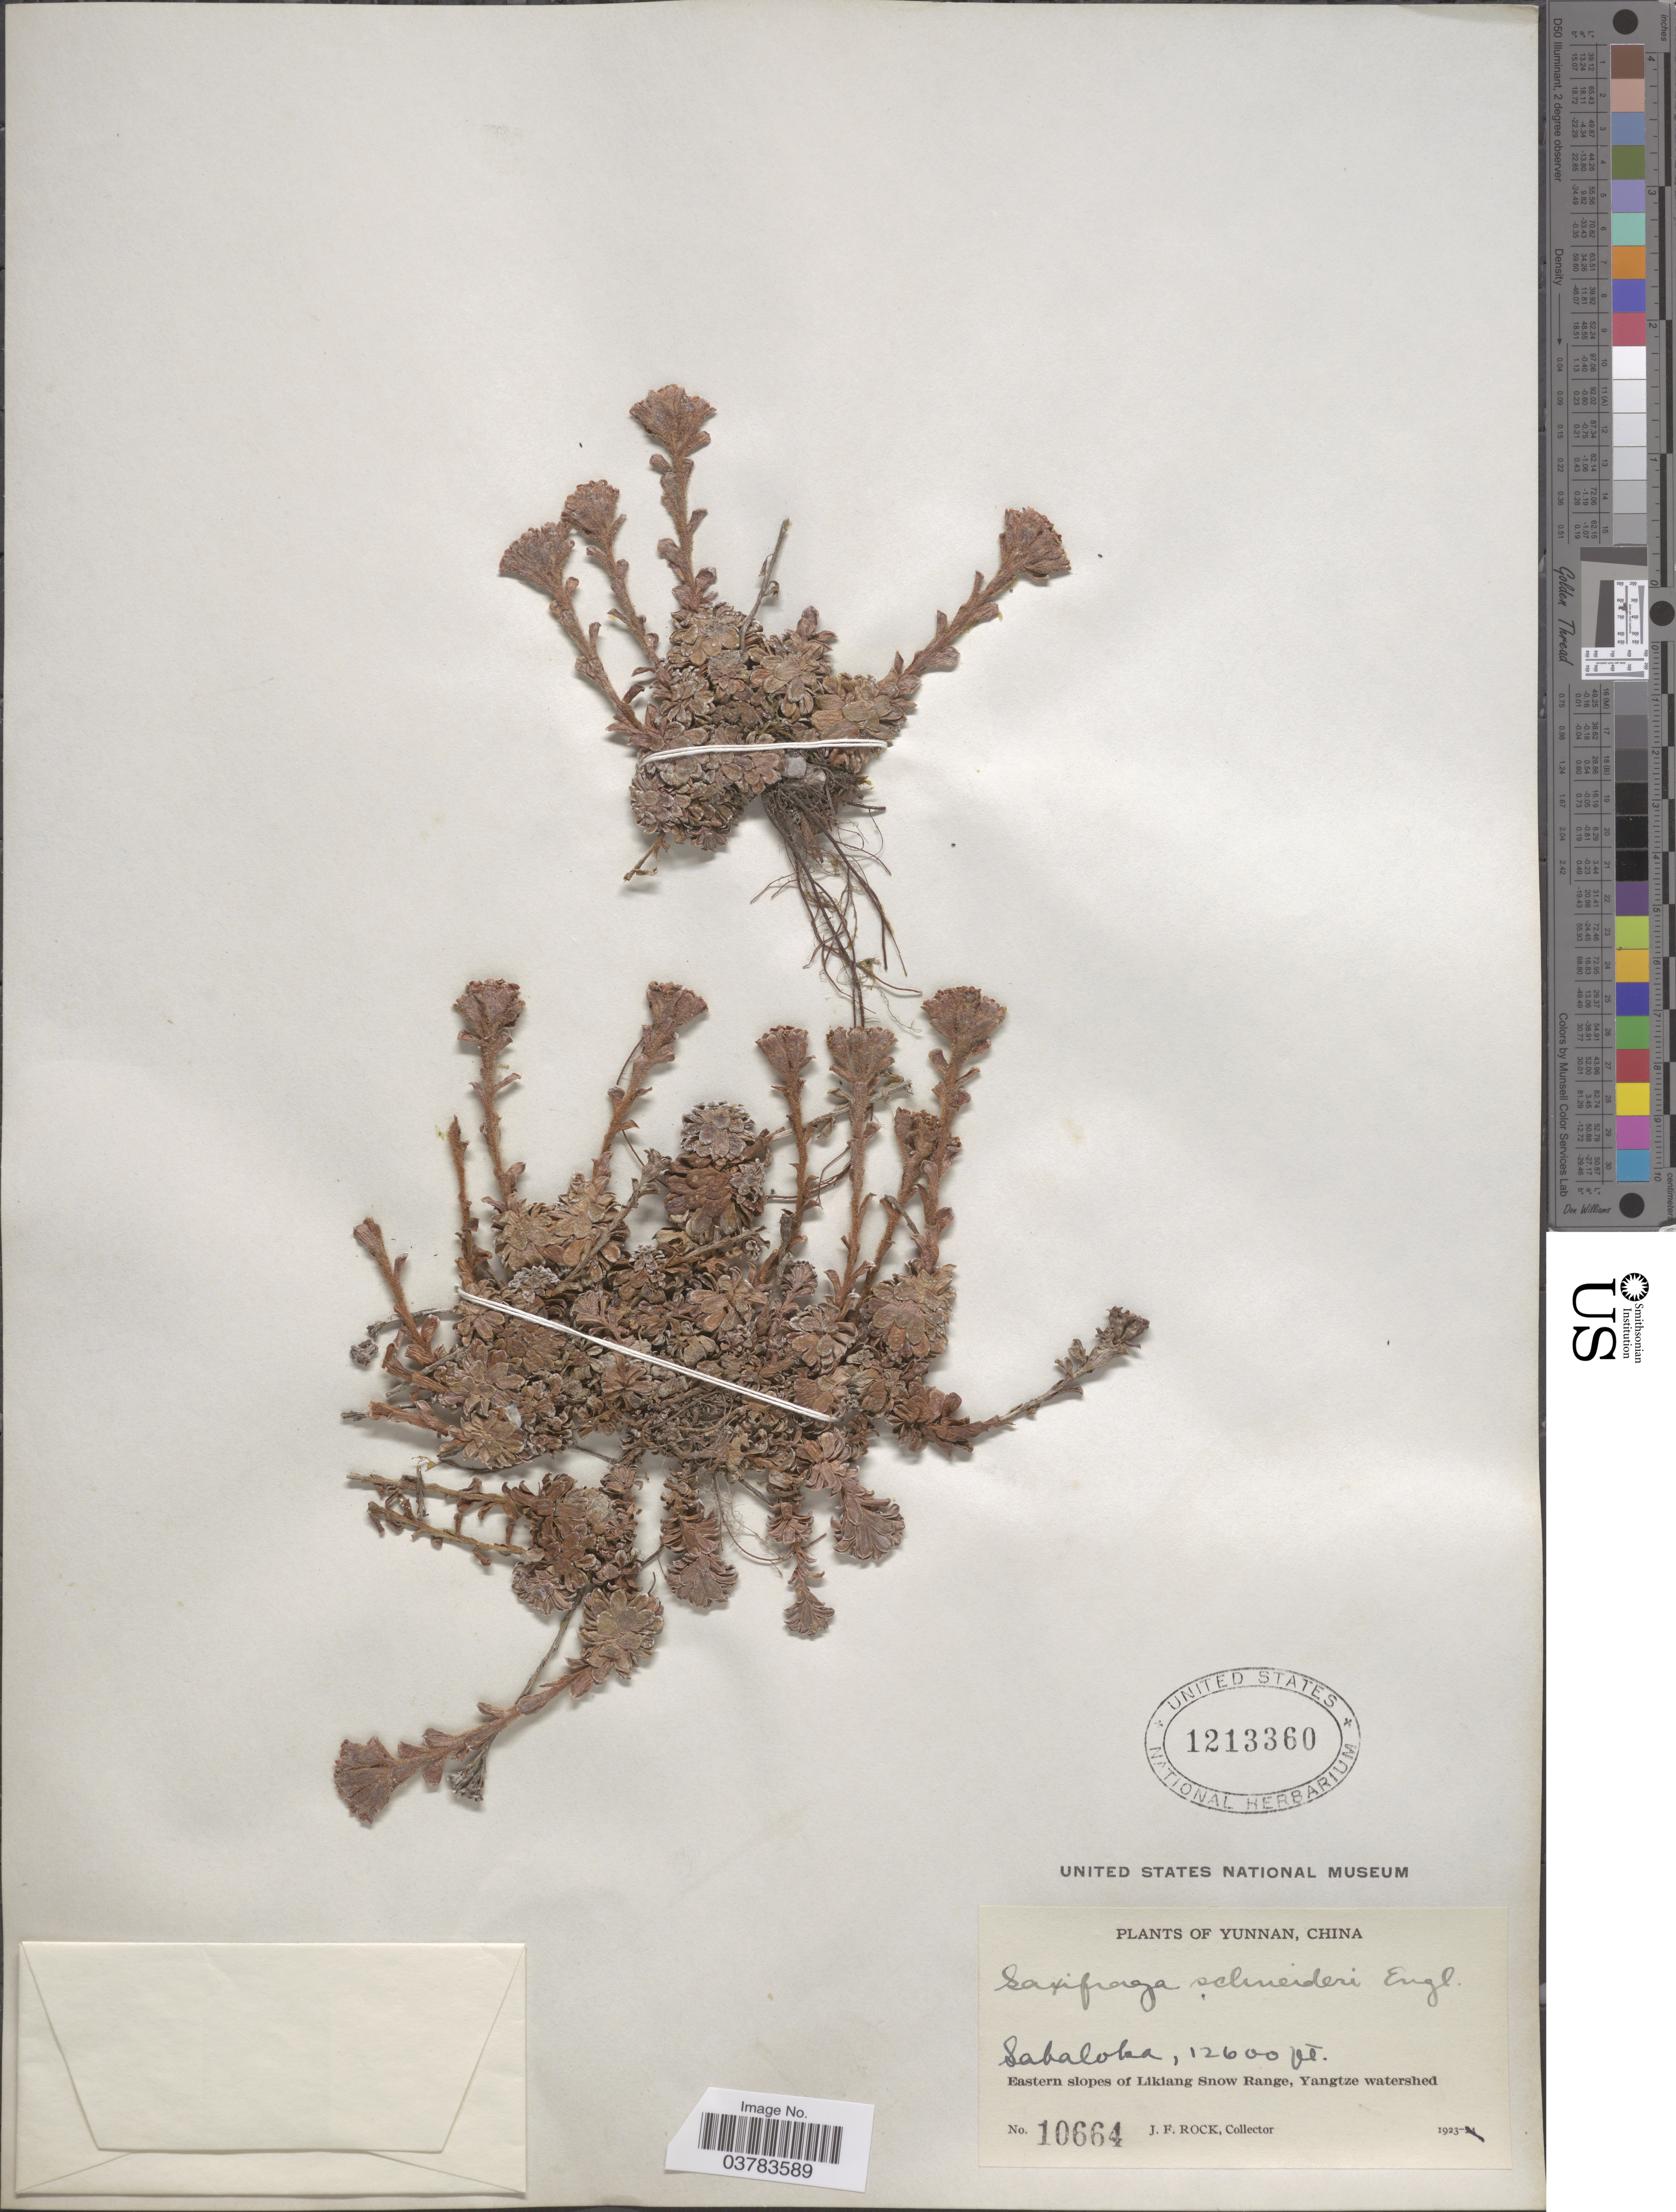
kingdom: Plantae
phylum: Tracheophyta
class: Magnoliopsida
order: Saxifragales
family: Saxifragaceae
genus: Saxifraga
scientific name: Saxifraga schneideri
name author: Engl.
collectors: J. Rock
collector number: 10664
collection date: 1923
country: China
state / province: Yunnan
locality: Sabaloka. Eastern slopes of Likiang Snow Range, Yangtze watershed.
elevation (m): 3840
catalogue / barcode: US 1213360